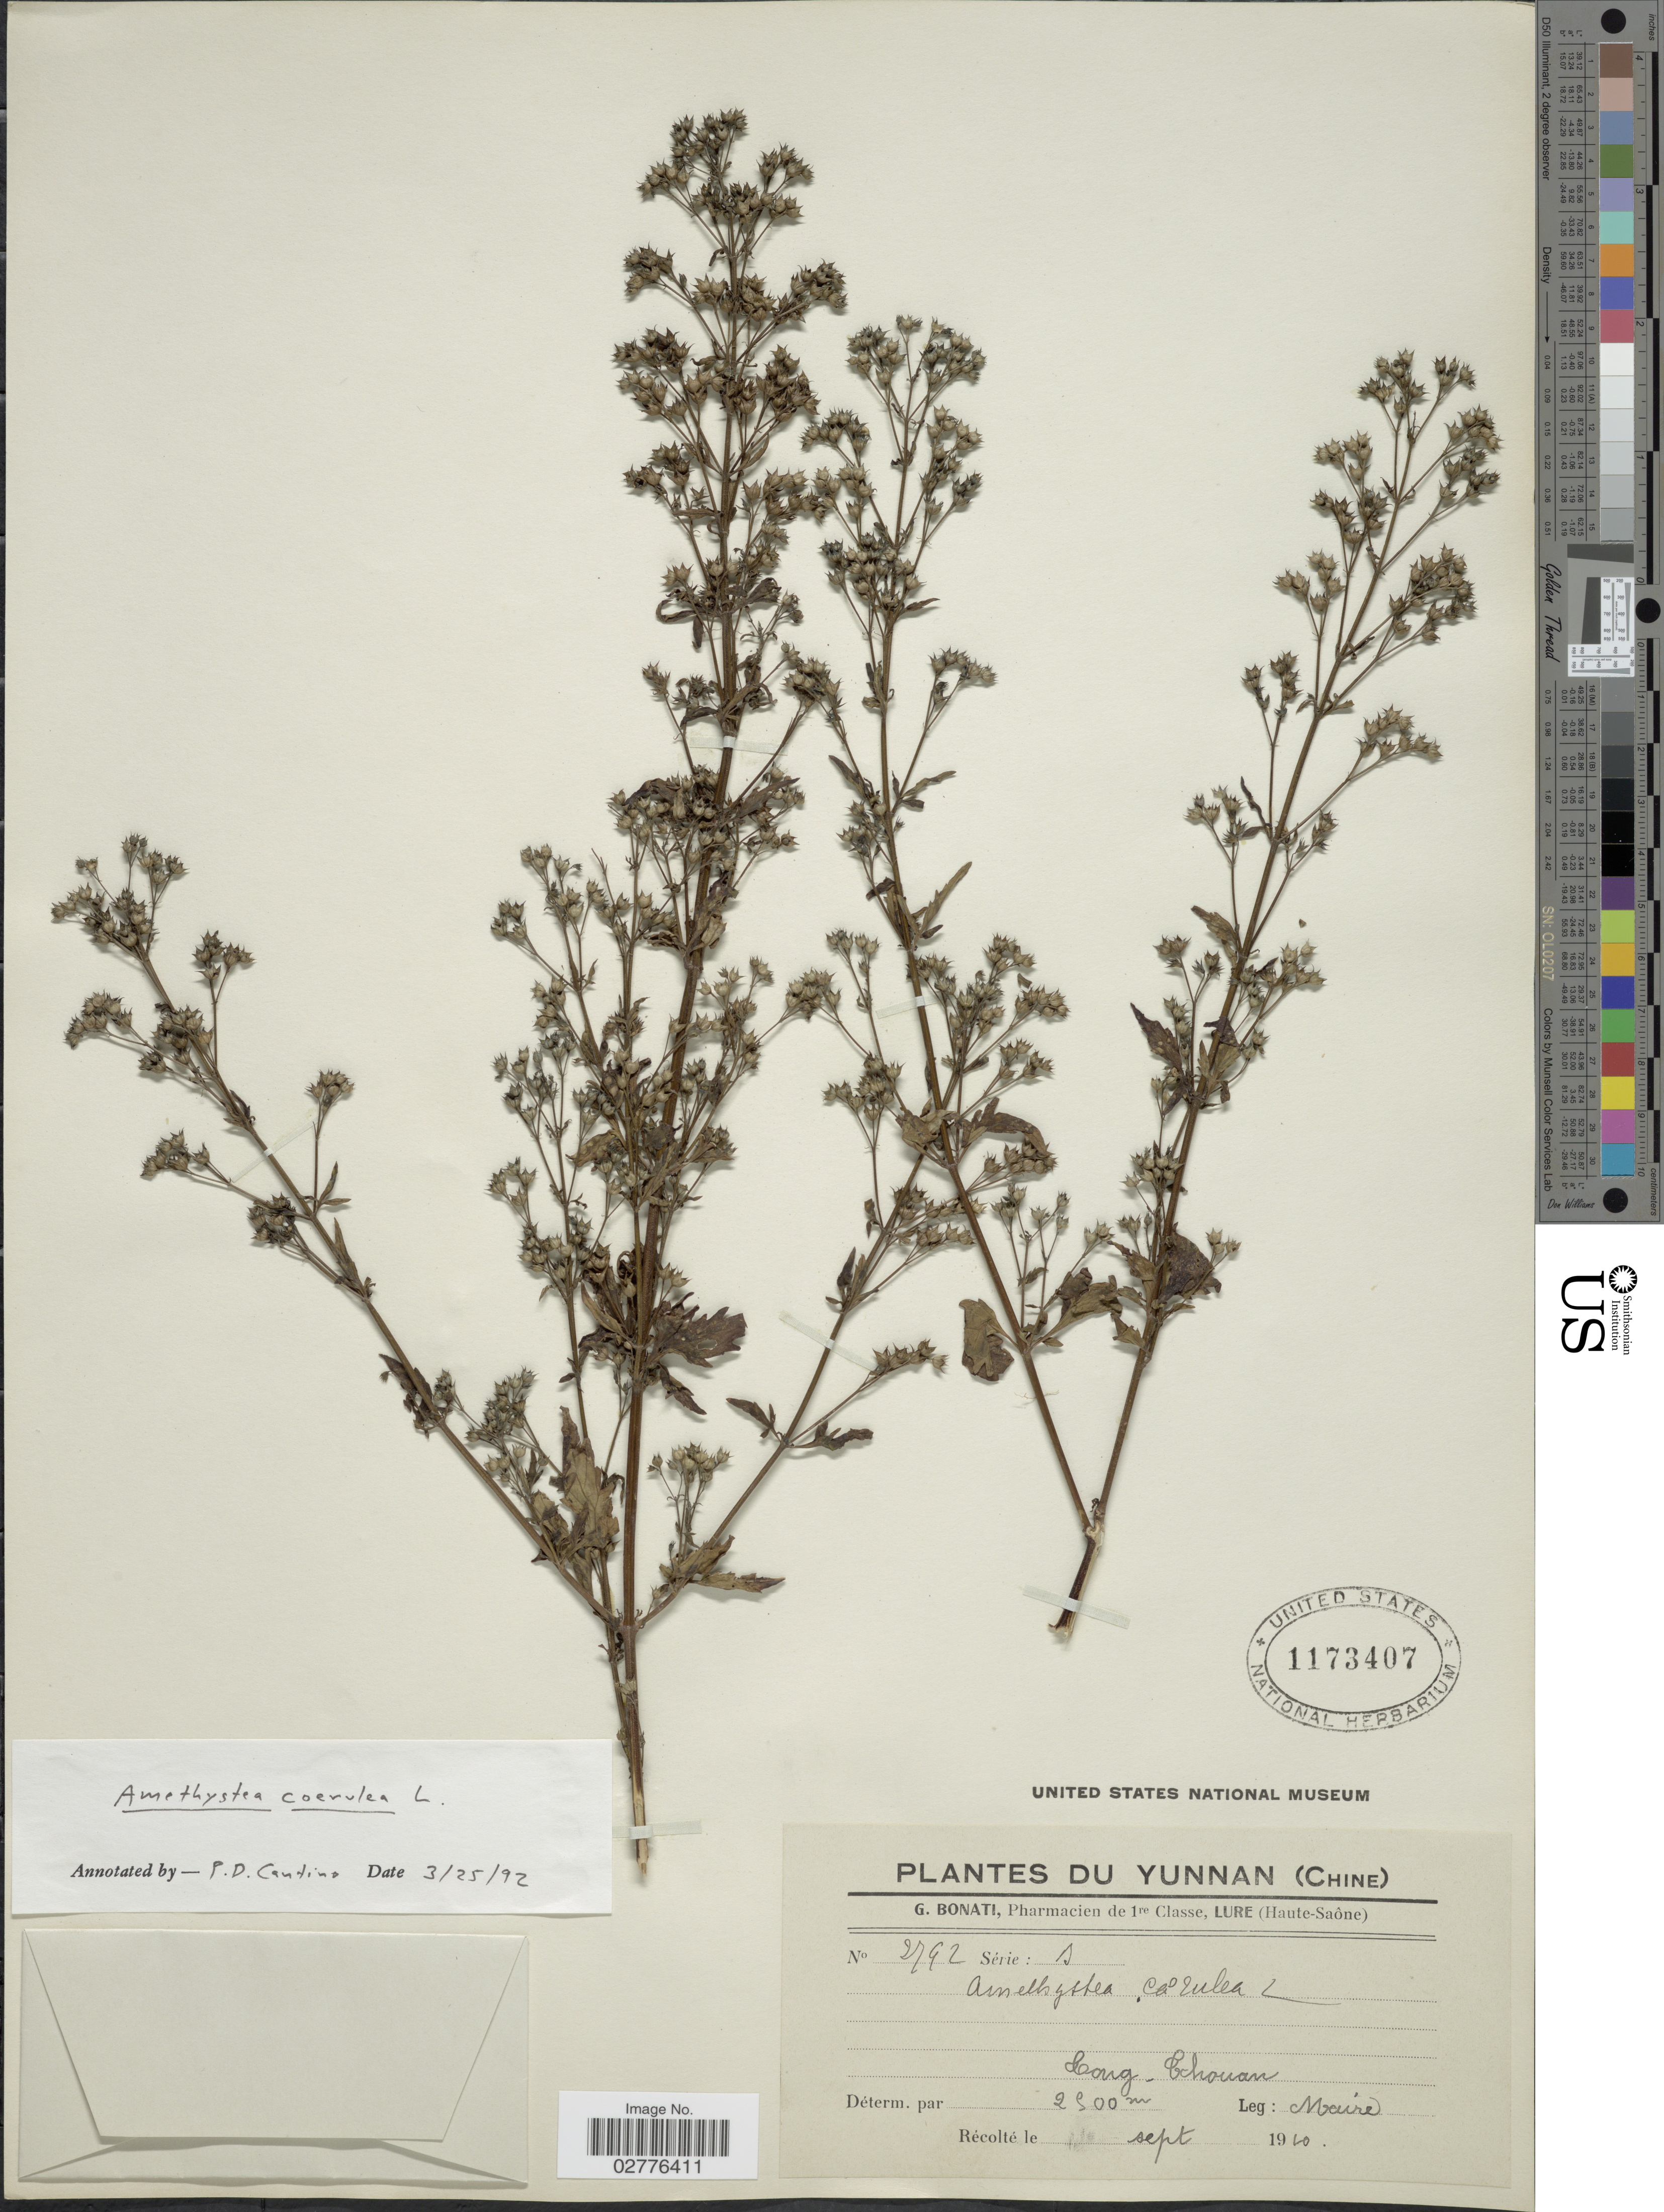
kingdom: Plantae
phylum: Tracheophyta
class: Magnoliopsida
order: Lamiales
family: Lamiaceae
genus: Amethystea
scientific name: Amethystea caerulea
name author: L.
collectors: G. Bonati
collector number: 2792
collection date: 1910-09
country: China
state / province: Yunnan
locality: Lure (Haute-Saône). Cong-Chouan.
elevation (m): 2500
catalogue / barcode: US 1173407